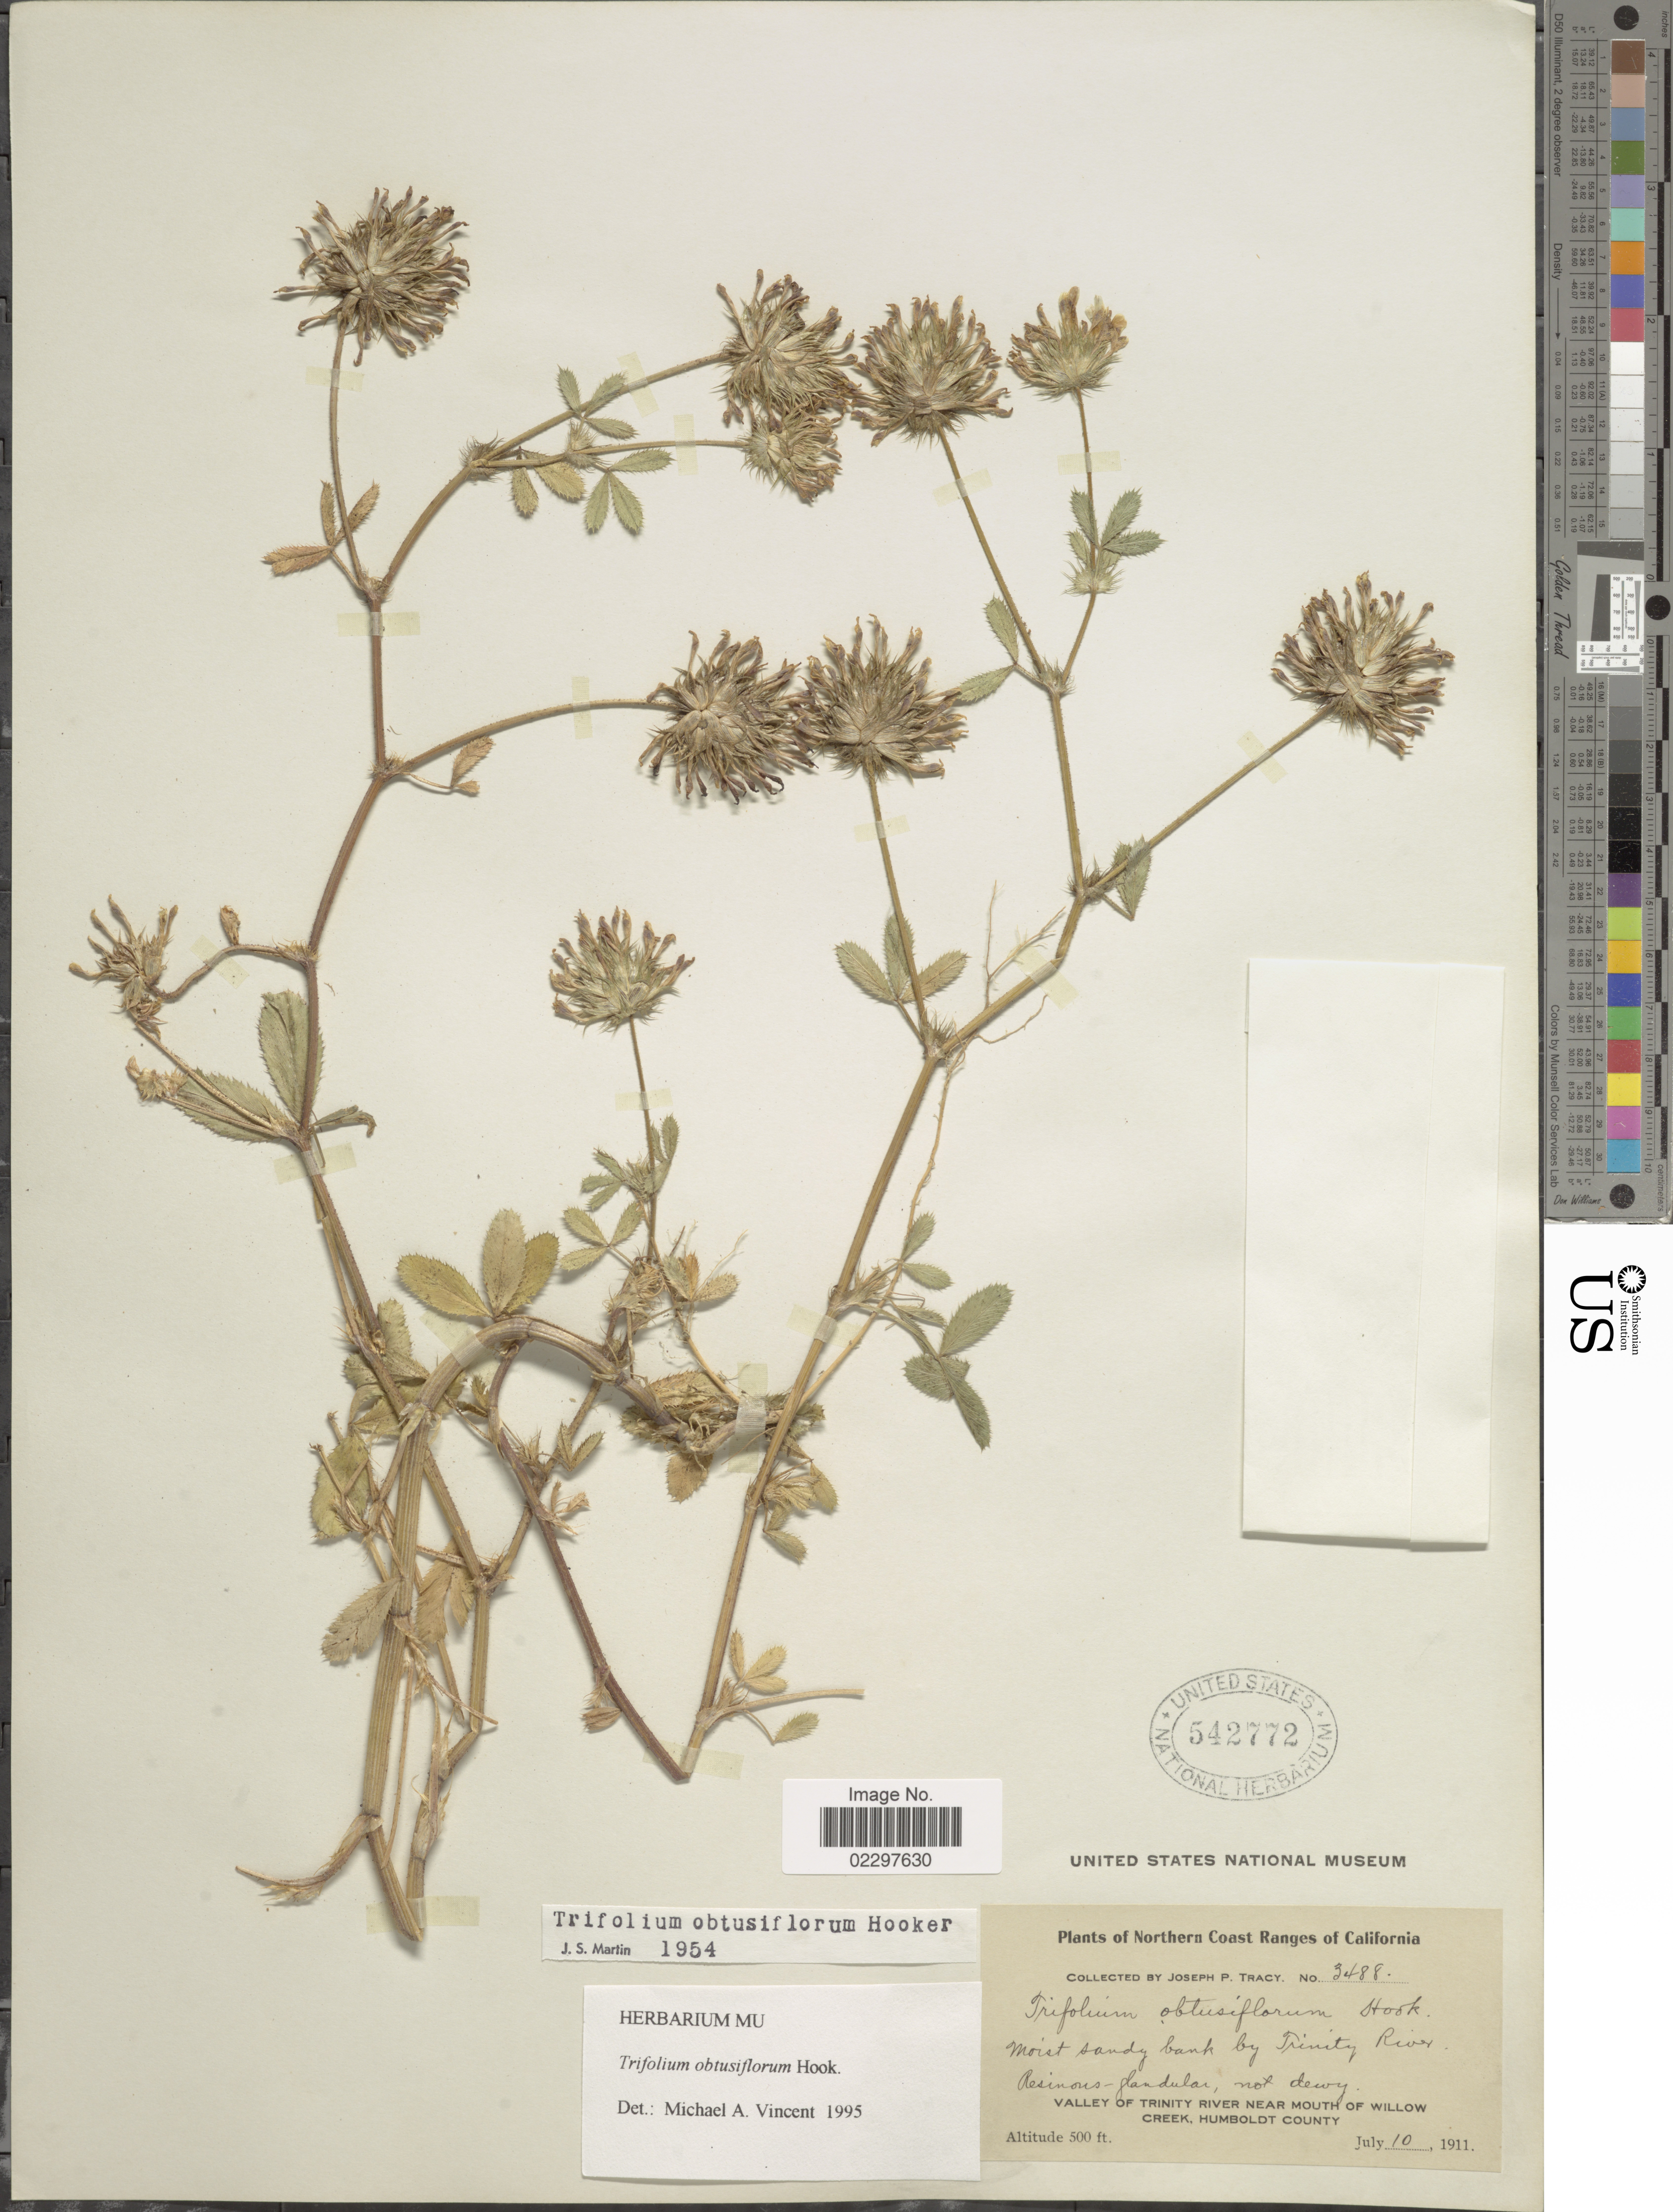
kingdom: Plantae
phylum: Tracheophyta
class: Magnoliopsida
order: Fabales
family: Fabaceae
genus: Trifolium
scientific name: Trifolium obtusiflorum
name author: Hook.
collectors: J. Tracy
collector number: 3488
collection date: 1911-07-10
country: United States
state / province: California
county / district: Humboldt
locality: Northern Coast Ranges of California, Moist sandy bank by Trinity River. Valley of Trinity River near Mouth of Willow Creek, Humboldt County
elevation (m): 152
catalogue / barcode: US 542772